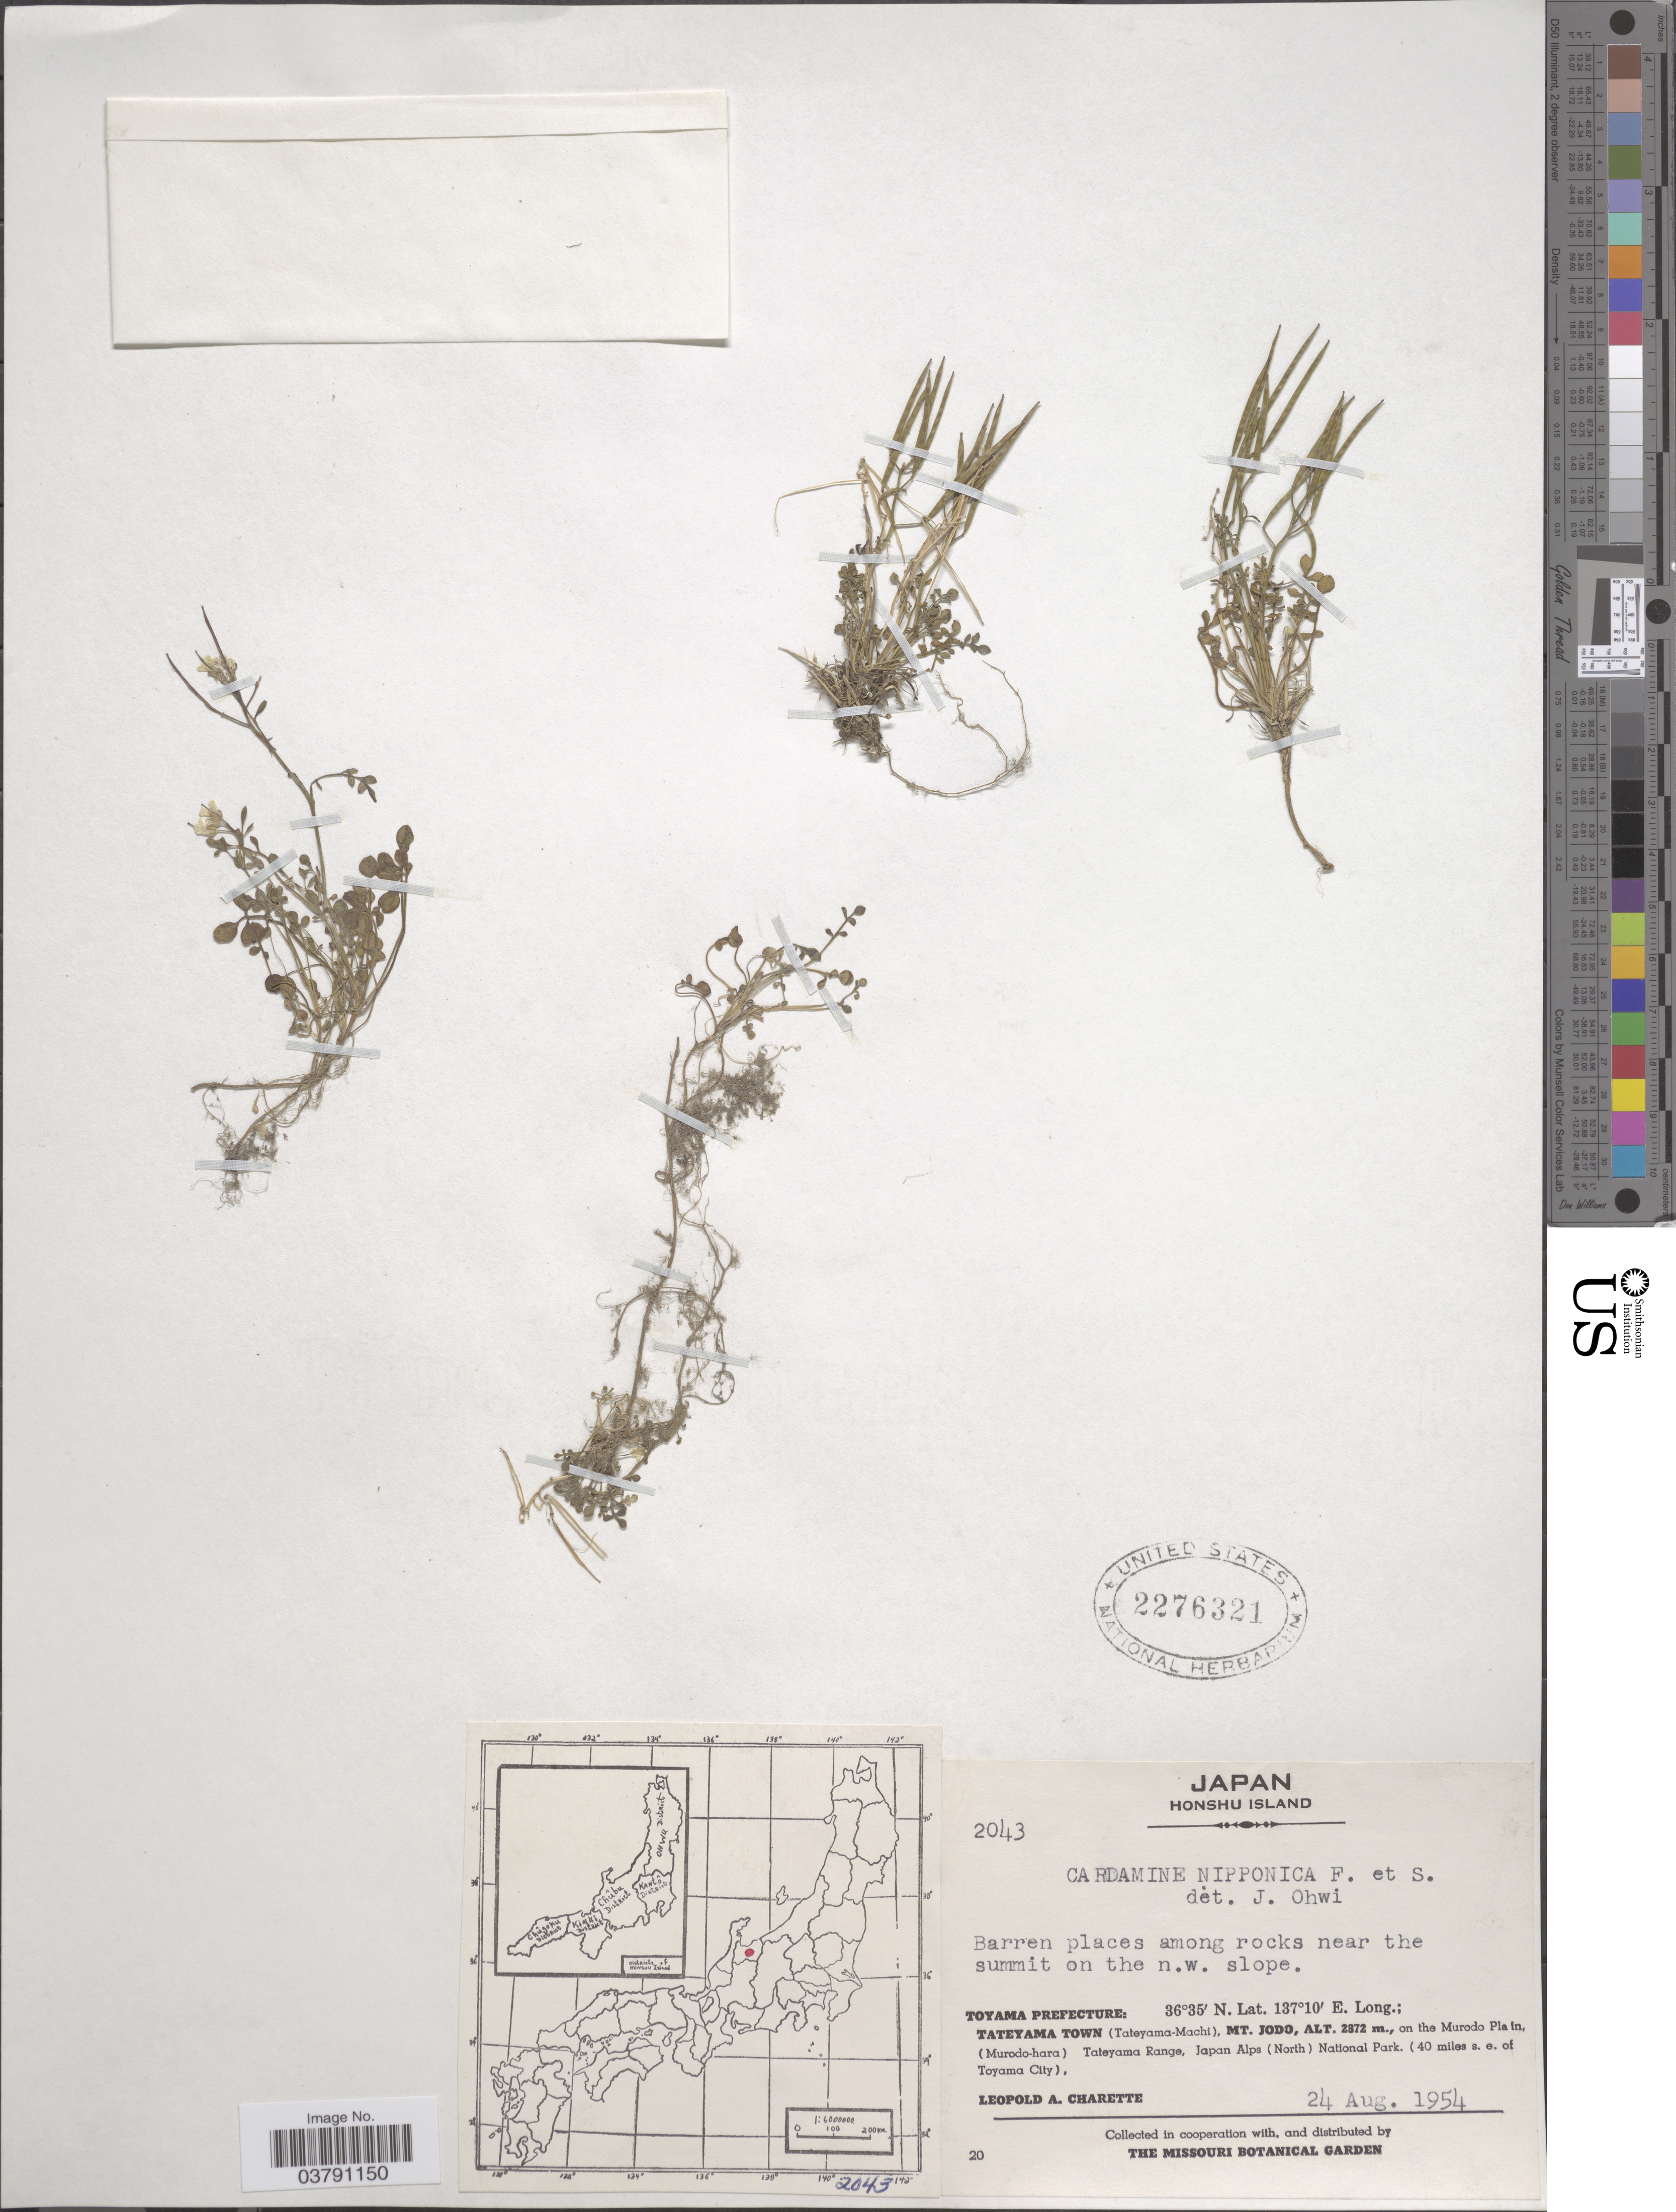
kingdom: Plantae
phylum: Tracheophyta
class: Magnoliopsida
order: Brassicales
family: Brassicaceae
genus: Cardamine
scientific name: Cardamine nipponica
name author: Franch. & Sav.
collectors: L. A. Charette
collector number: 2043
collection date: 1954-08-24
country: Japan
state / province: Toyama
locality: Honshu Island. Barren places among rocks near the summit on the n.w. slope. Toyama Prefecture: Tateyama Town (Tateyama-Machi), Mt. Jodo, on the Murodo Plain, (Murodo-hara) Tateyama Range, Japan Alps (North) National Park. (40 miles s.e. of Toyama City).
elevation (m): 2872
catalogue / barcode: US 2276321